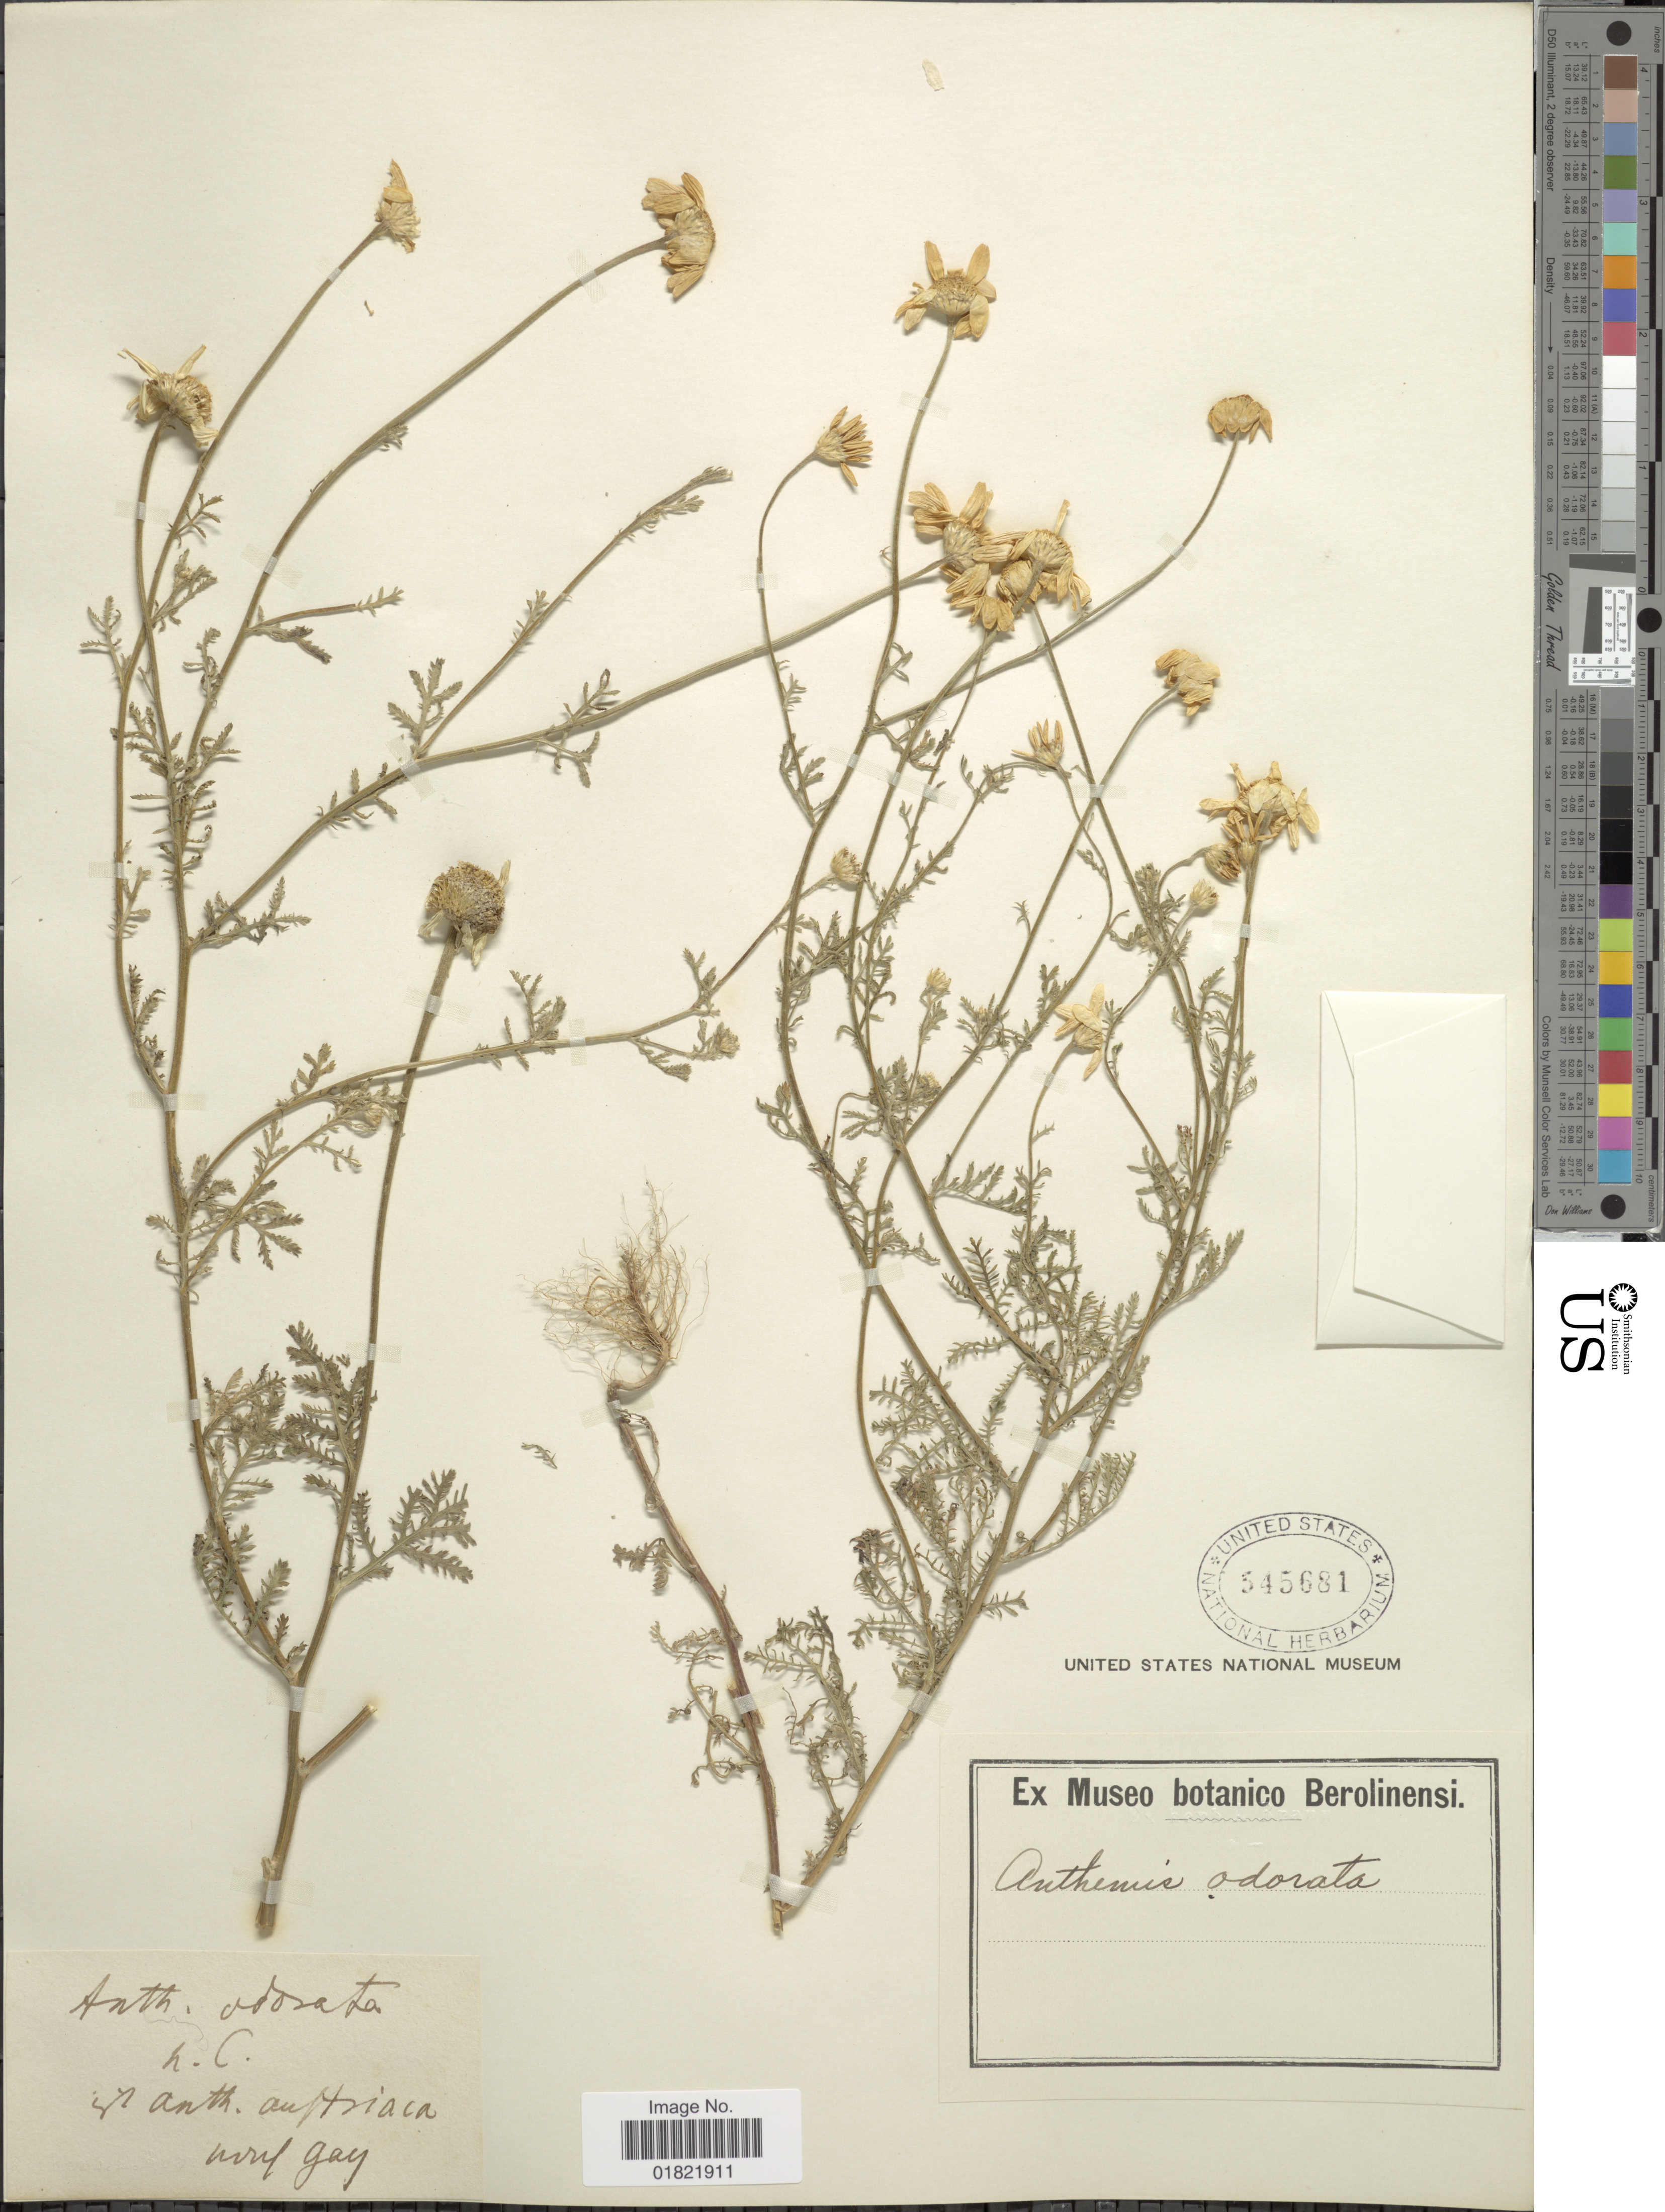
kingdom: Plantae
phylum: Tracheophyta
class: Magnoliopsida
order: Asterales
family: Asteraceae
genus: Anthemis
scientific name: Anthemis odorata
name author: Lam.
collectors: ex Museo Botanico Berolinensi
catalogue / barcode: US 545681